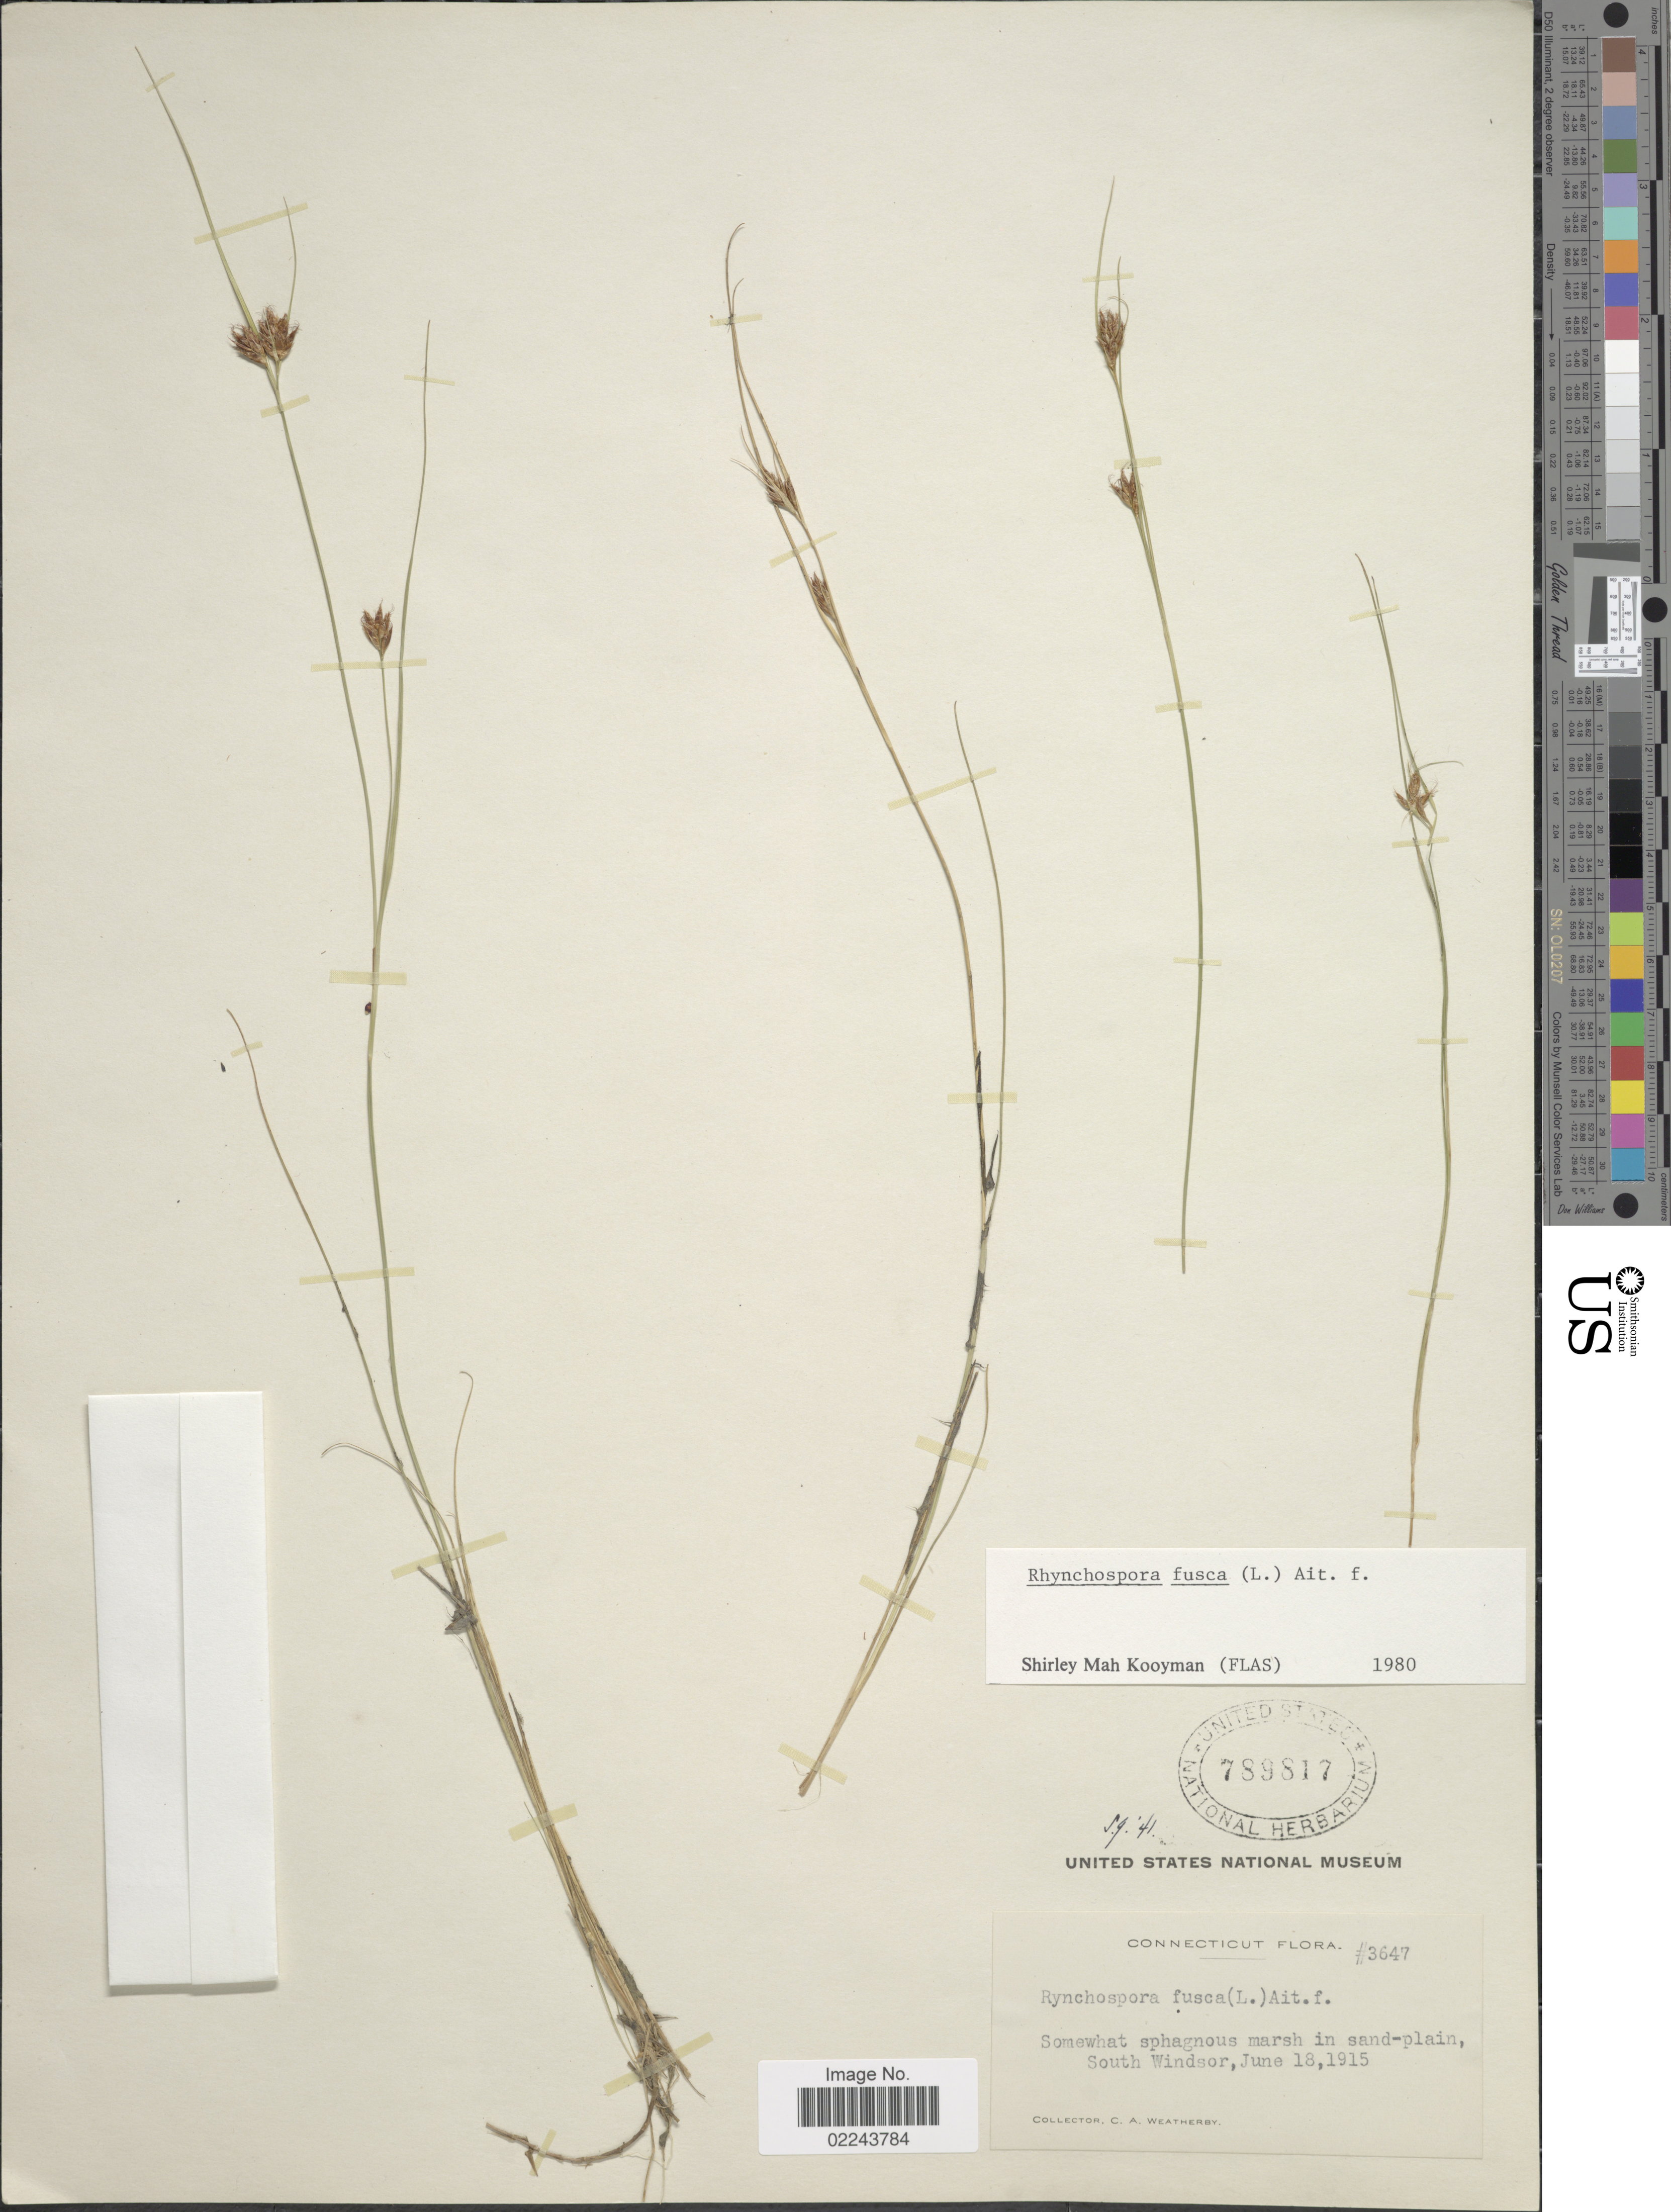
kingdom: Plantae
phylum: Tracheophyta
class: Liliopsida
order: Poales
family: Cyperaceae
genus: Rhynchospora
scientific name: Rhynchospora fusca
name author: (L.) W.T. Aiton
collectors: C. A. Weatherby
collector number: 3647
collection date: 1915-06-18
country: United States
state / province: Connecticut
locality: South Windsor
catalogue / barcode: US 789817